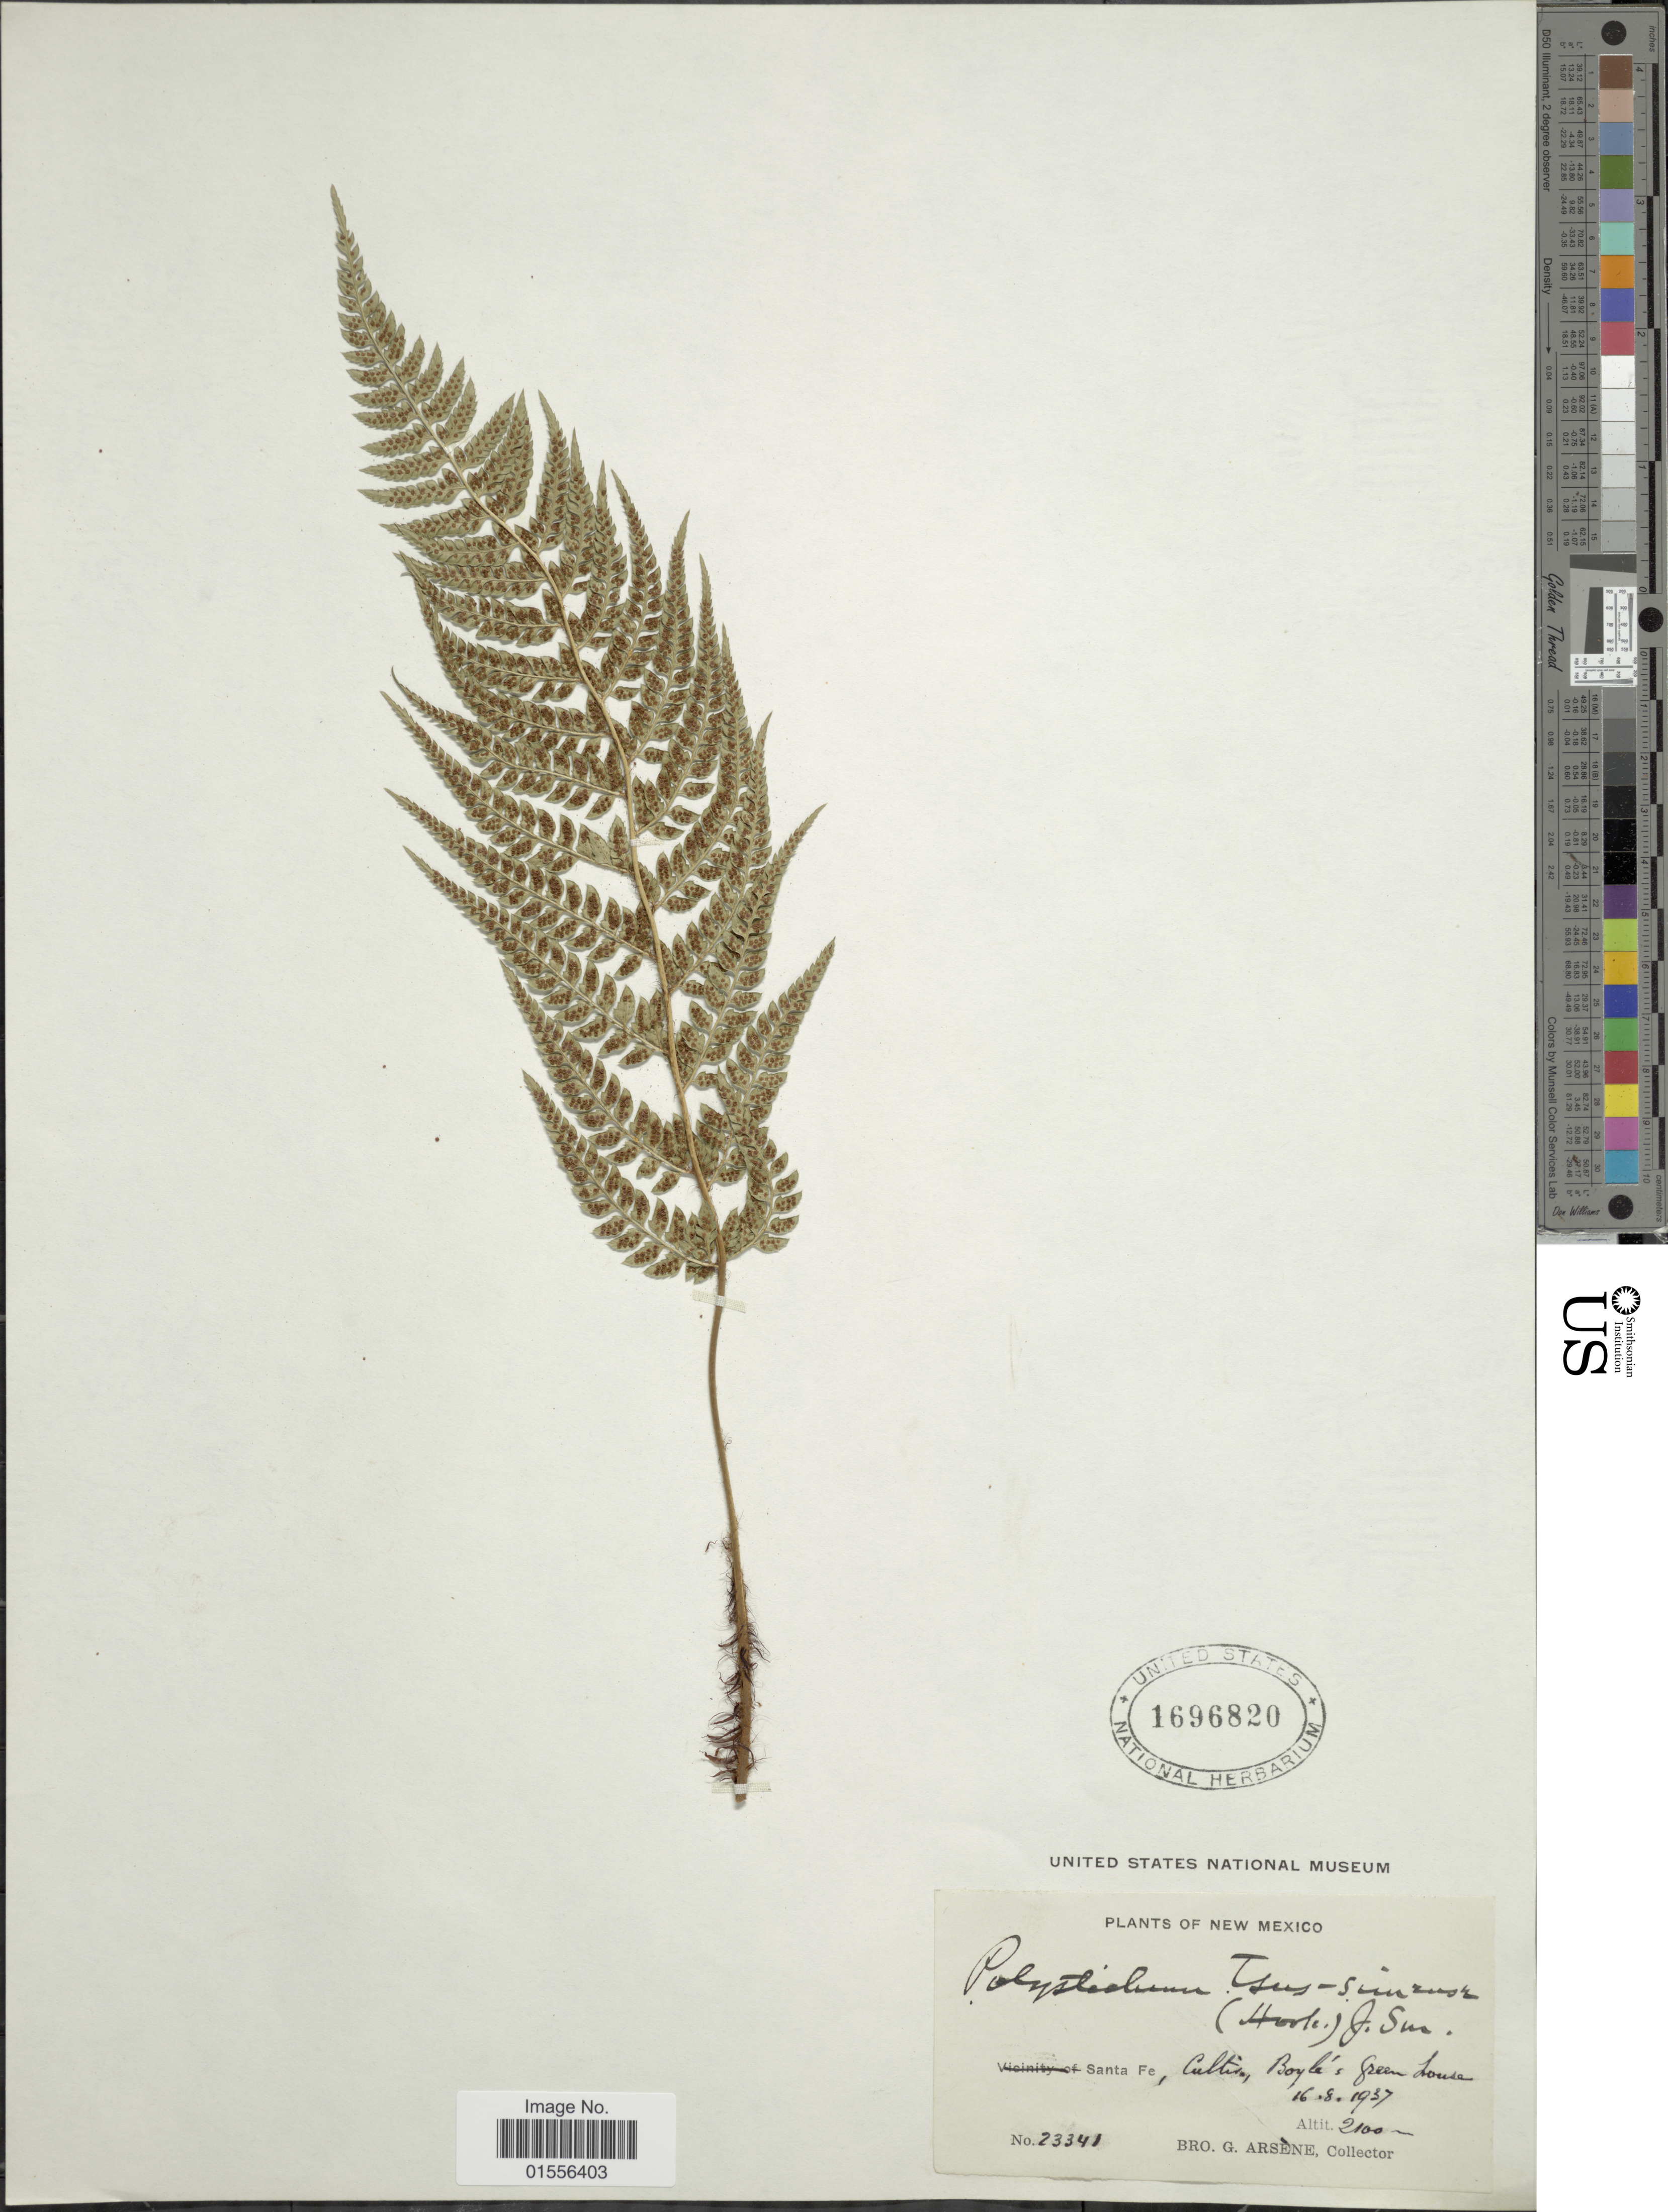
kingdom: Plantae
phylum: Tracheophyta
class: Polypodiopsida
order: Polypodiales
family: Dryopteridaceae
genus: Polystichum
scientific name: Polystichum tsus-simense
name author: (Hook.) J. Sm.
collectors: Bro. G. Arsène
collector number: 23341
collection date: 1937-08-16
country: United States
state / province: New Mexico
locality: Santa Fe, Cultive, Boyle's Green House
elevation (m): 2100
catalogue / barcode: US 1696820